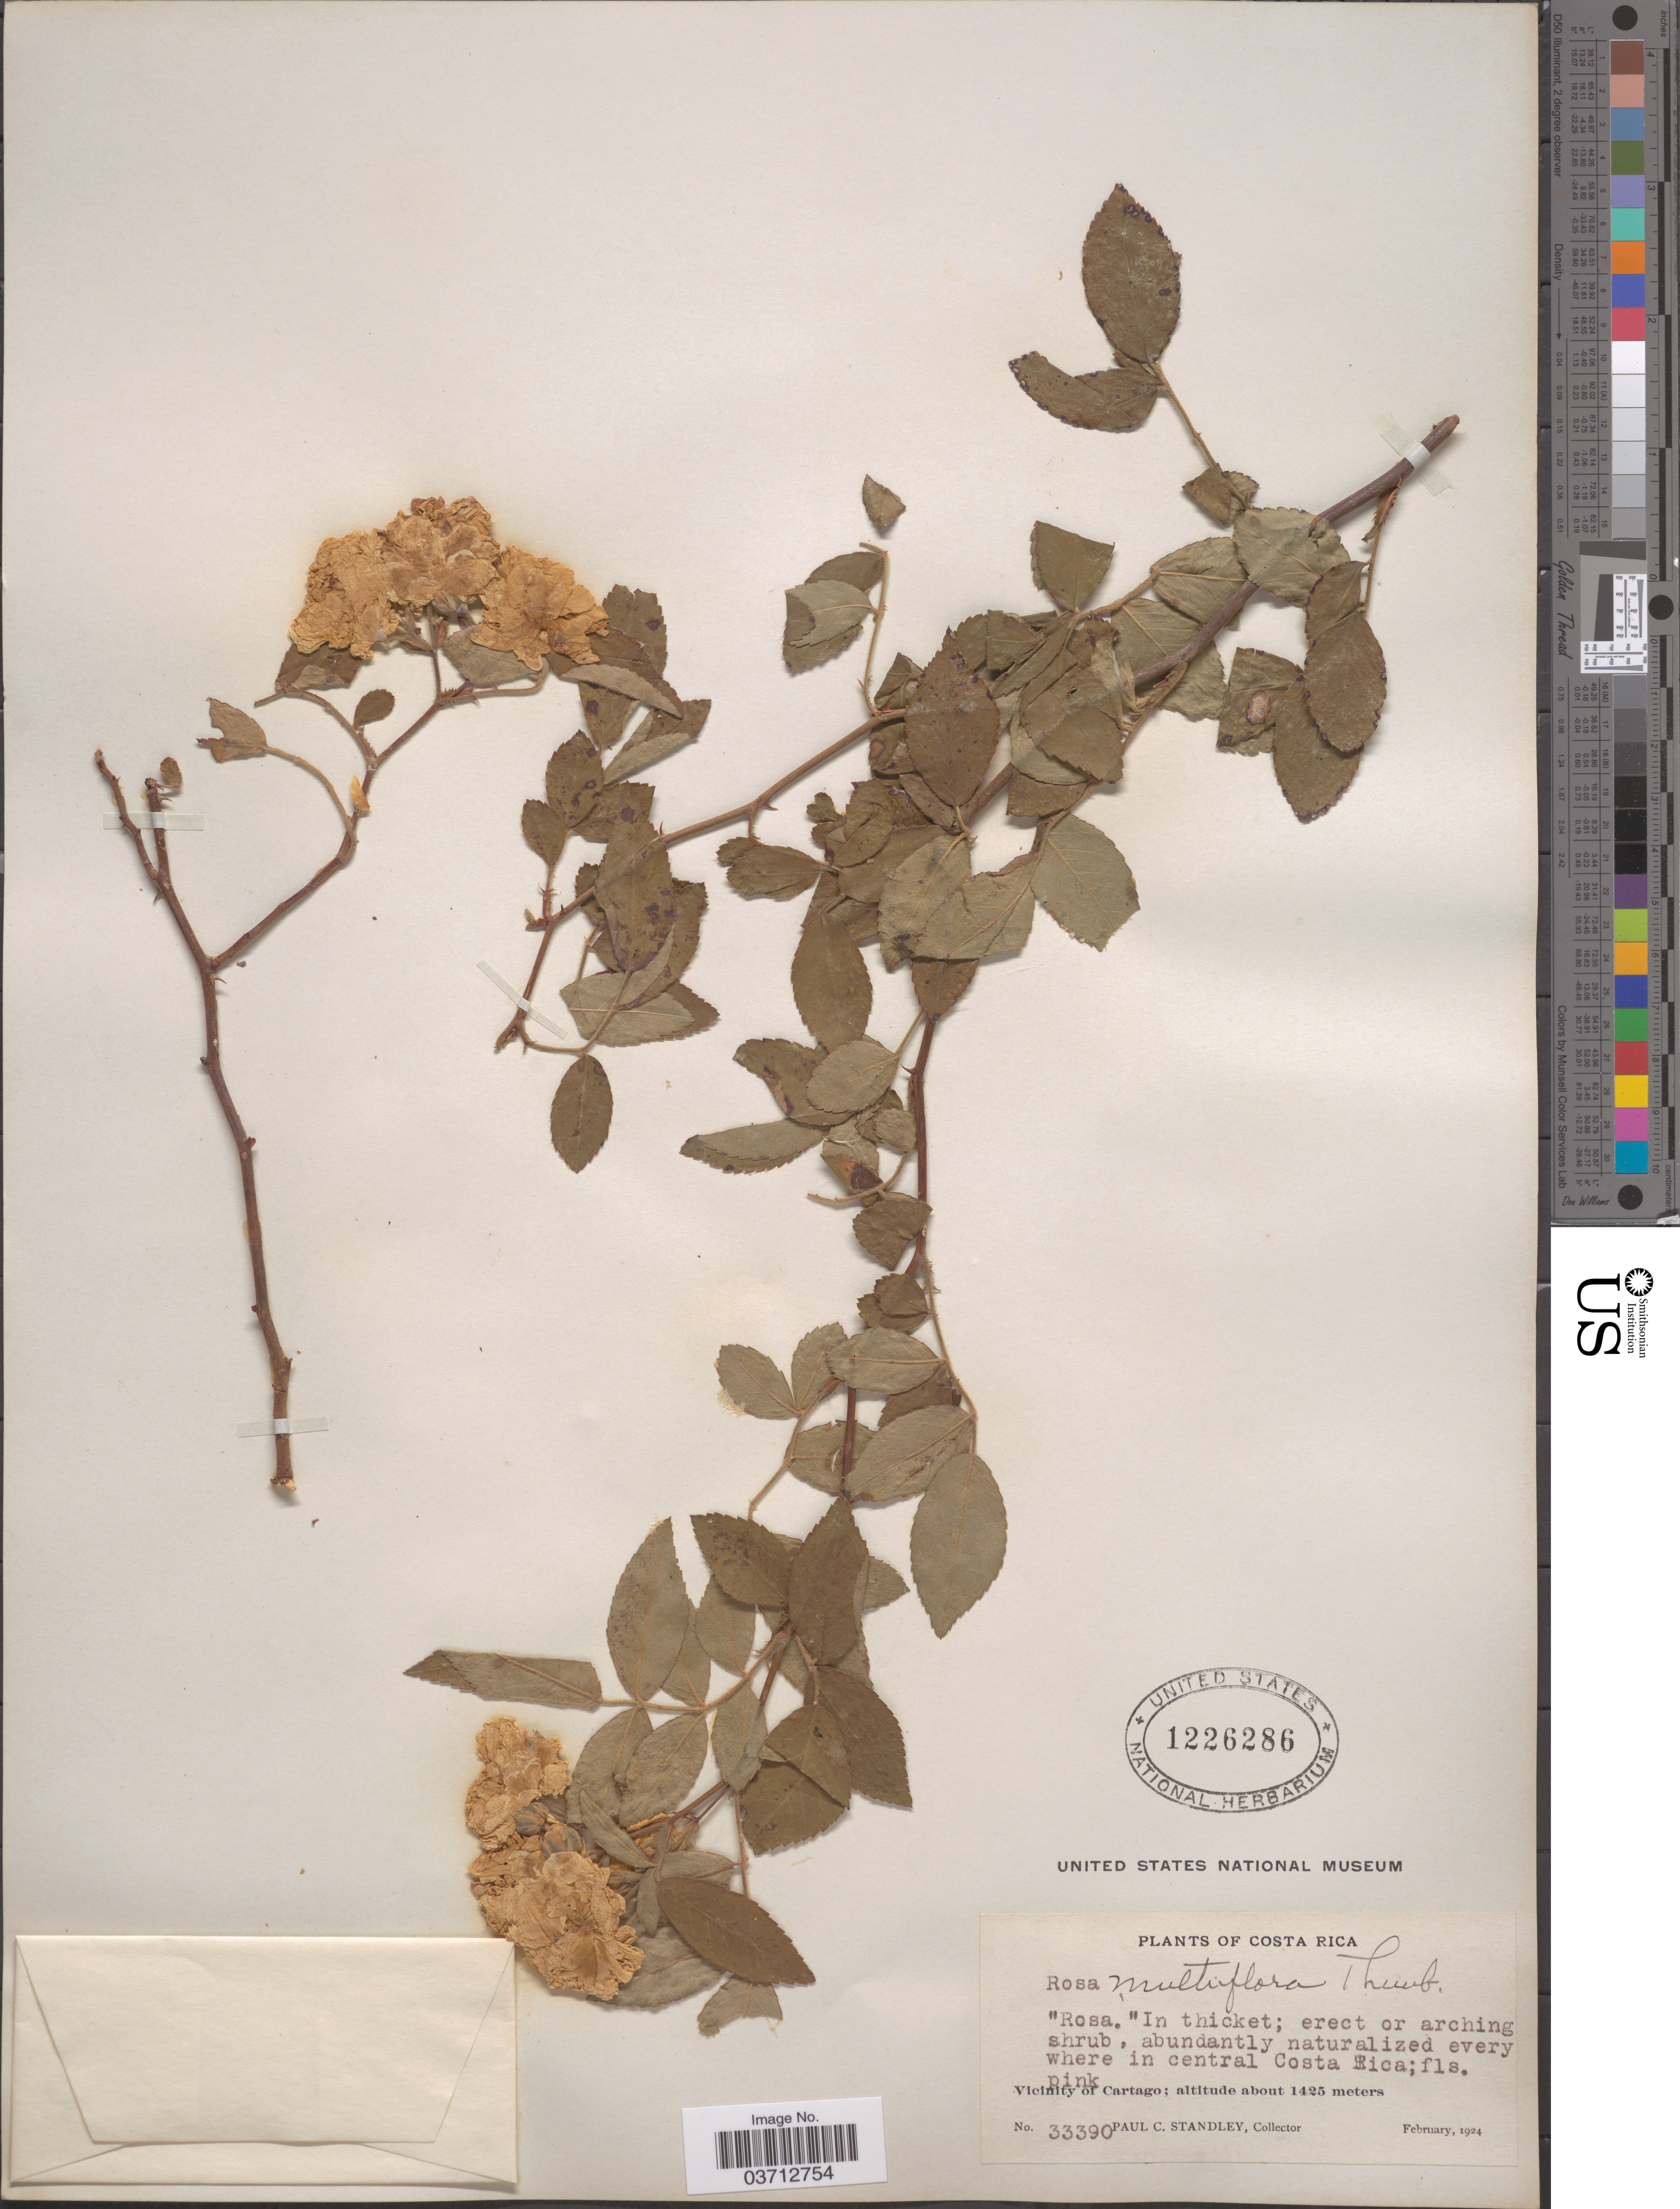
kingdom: Plantae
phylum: Tracheophyta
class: Magnoliopsida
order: Rosales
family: Rosaceae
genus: Rosa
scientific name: Rosa multiflora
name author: Thunb.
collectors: P. C. Standley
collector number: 33390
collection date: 1924-02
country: Costa Rica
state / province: Cartago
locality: Central Costa Rica. Vicinity of Cartago.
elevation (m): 1425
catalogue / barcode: US 1226286